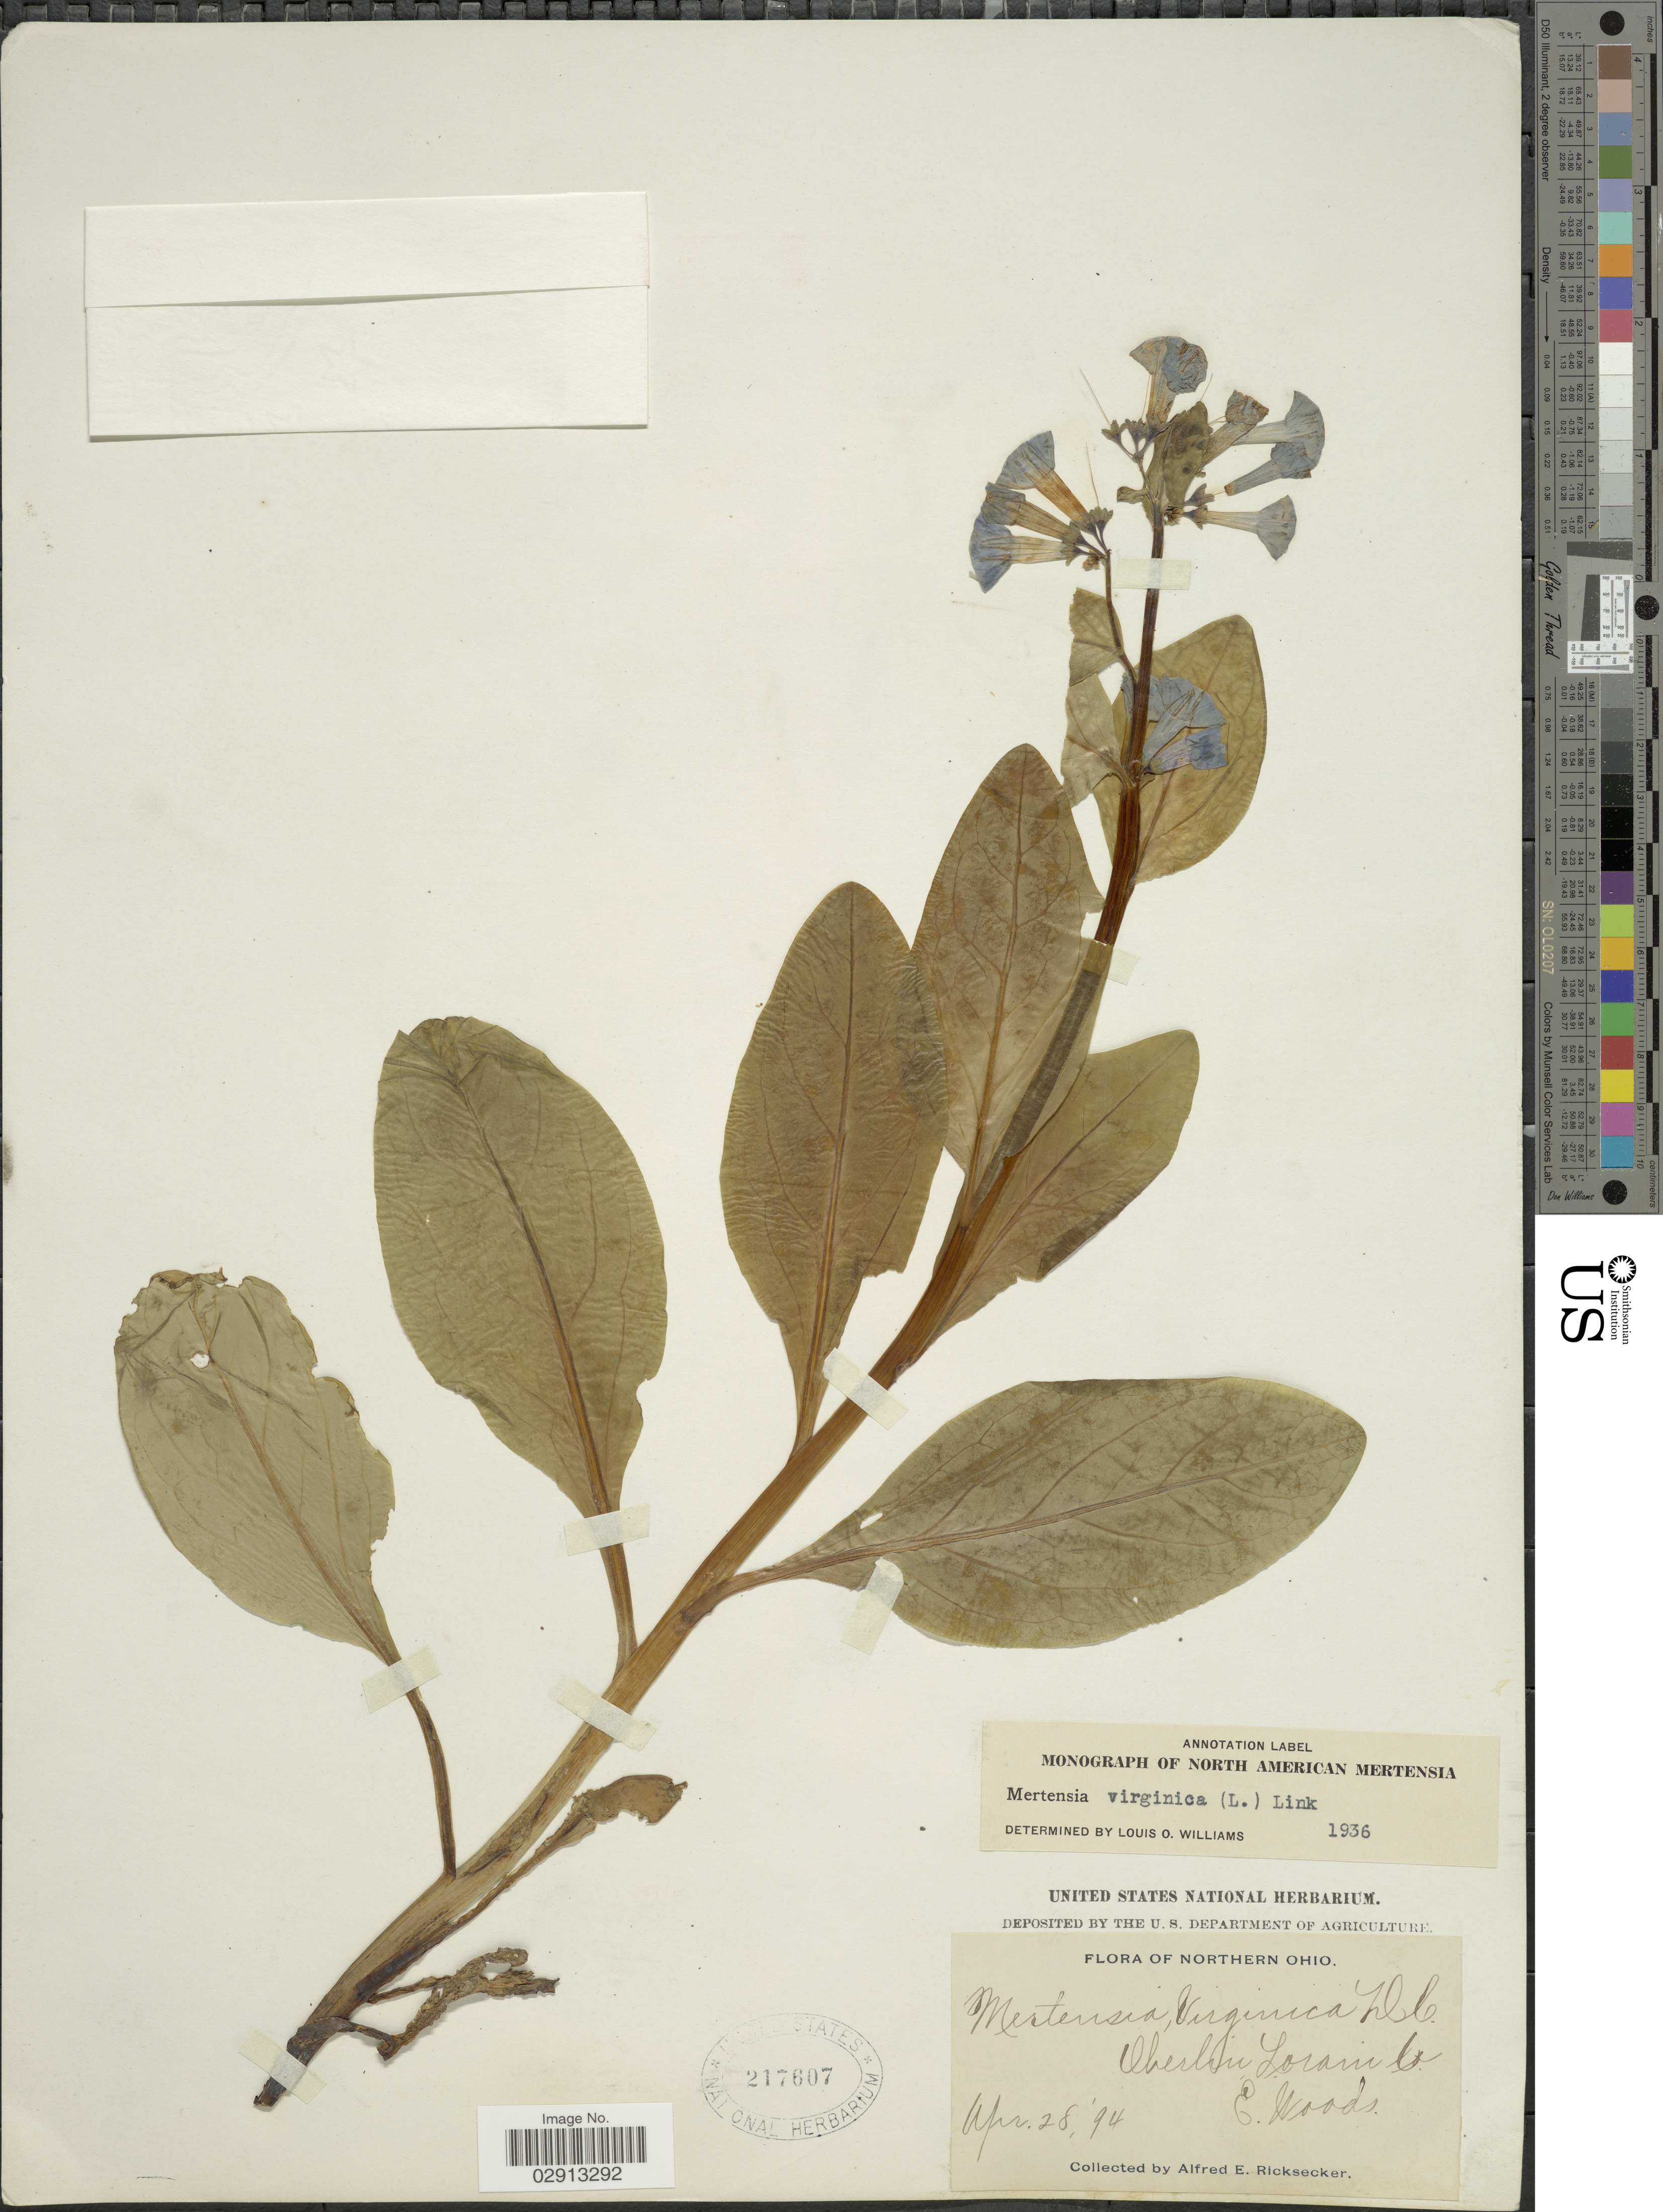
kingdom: Plantae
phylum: Tracheophyta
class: Magnoliopsida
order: Boraginales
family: Boraginaceae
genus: Mertensia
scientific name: Mertensia virginica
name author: (L.) Pers. ex Link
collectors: A. E. Ricksecker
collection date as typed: Transcribed d/m/y: 28/4/94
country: United States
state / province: Ohio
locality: Northern Ohio. Oberlin Lorain Co. E. Woods.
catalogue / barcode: US 217607